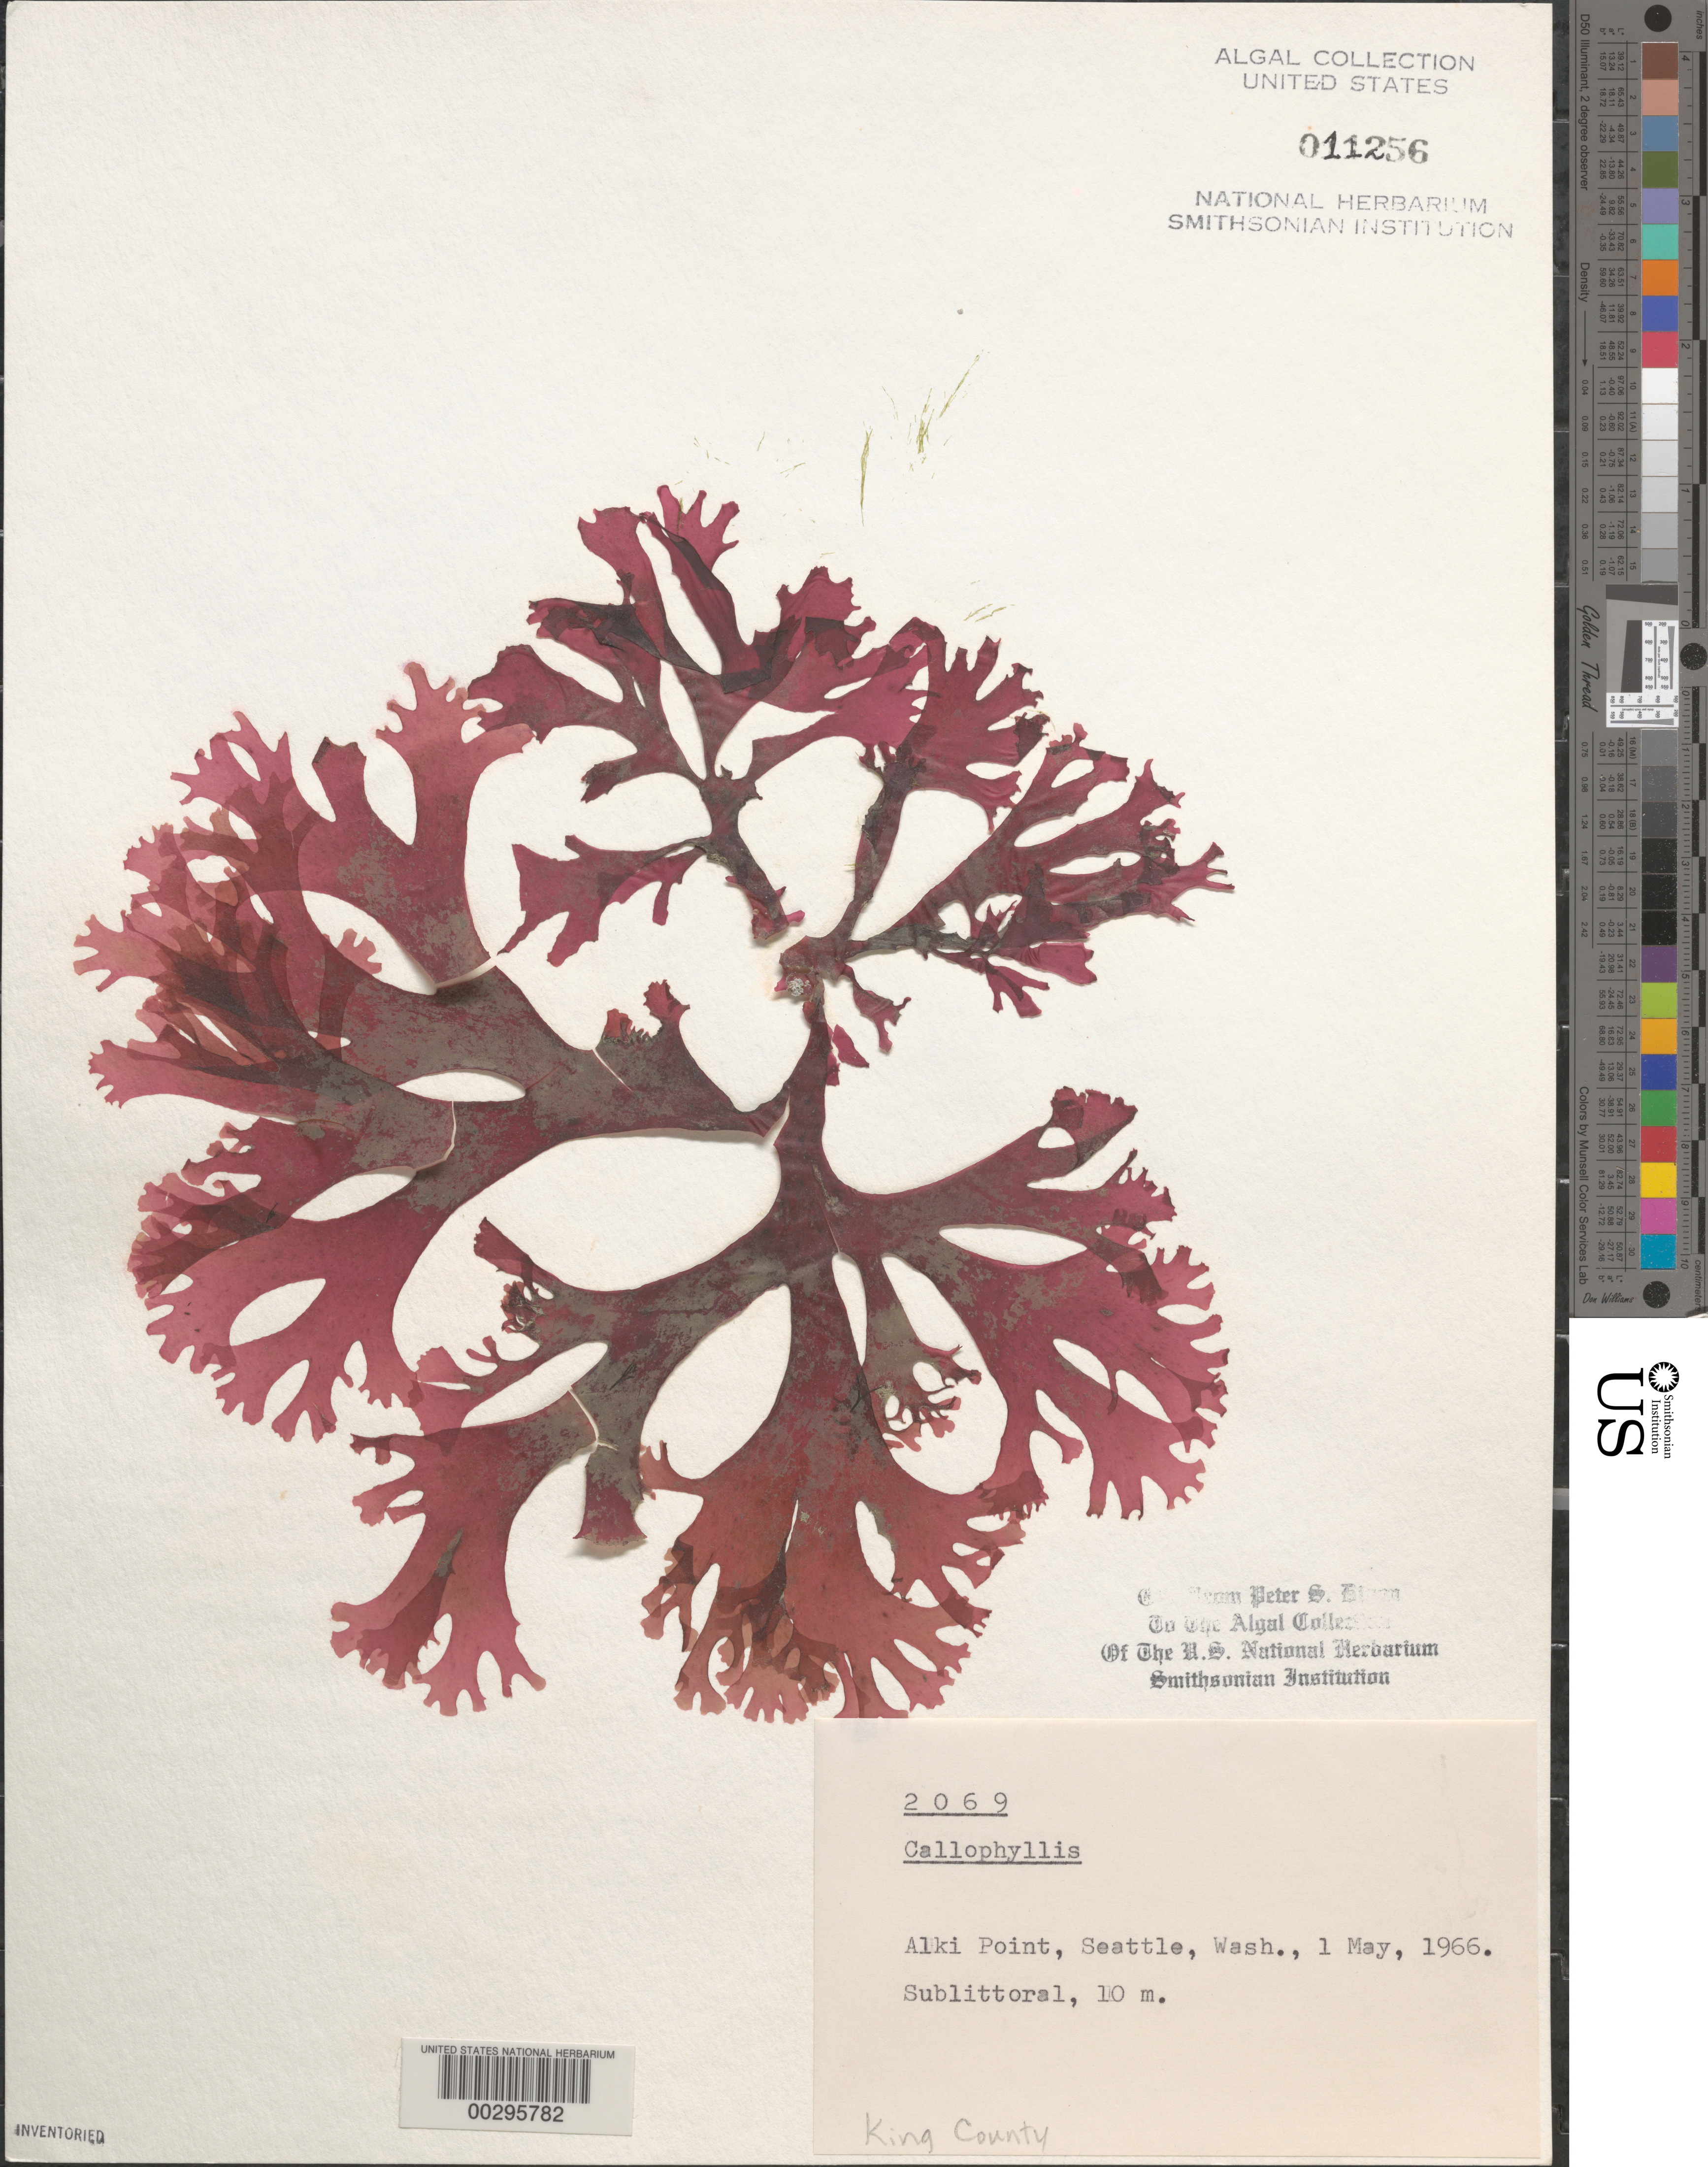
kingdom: Plantae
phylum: Rhodophyta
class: Florideophyceae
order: Gigartinales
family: Kallymeniaceae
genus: Callophyllis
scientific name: Callophyllis sp.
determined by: Dixon, P. S.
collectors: P. S. Dixon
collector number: PSD 2069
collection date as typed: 01 May 1966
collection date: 1966-05-01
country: United States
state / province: Washington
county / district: King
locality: Alki Point, Seattle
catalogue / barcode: US 11256